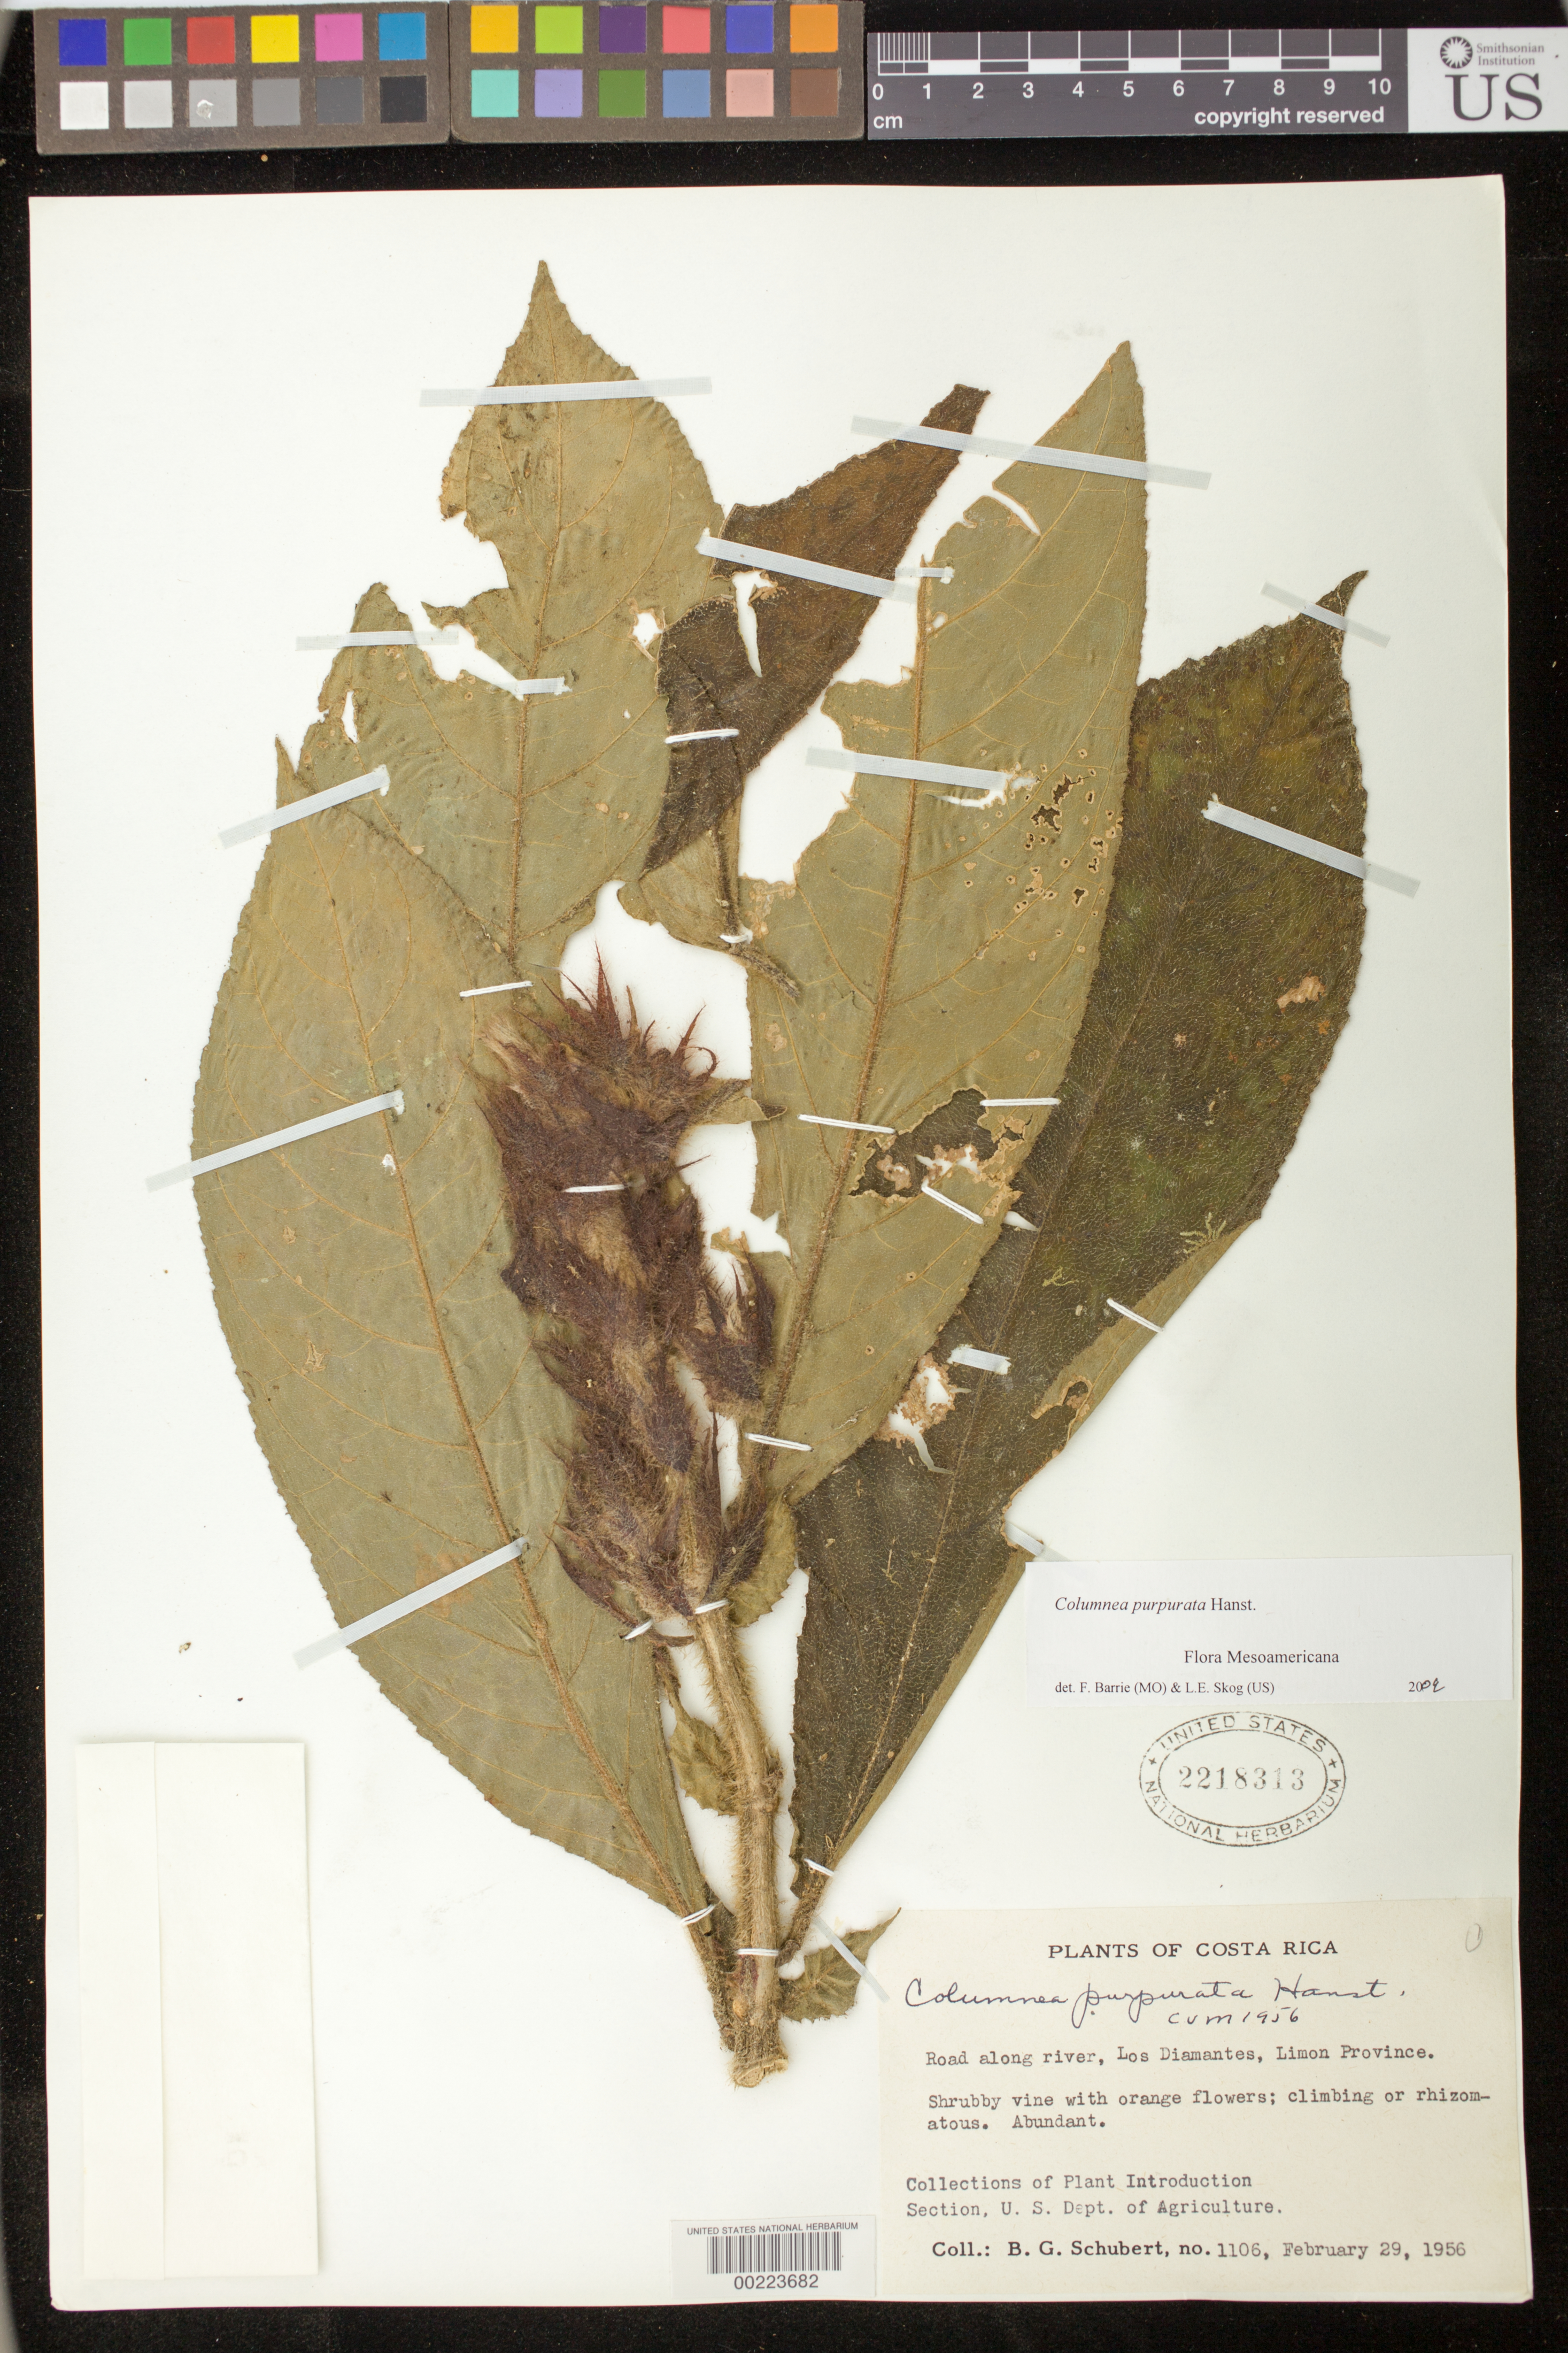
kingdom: Plantae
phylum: Tracheophyta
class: Magnoliopsida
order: Lamiales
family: Gesneriaceae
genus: Columnea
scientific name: Columnea purpurata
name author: Hanst.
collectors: B. Schubert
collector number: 1106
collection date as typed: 29 Feb 1956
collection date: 1956-02-29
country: Costa Rica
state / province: Limón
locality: Road along river, Los Diamantes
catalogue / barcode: US 2218313